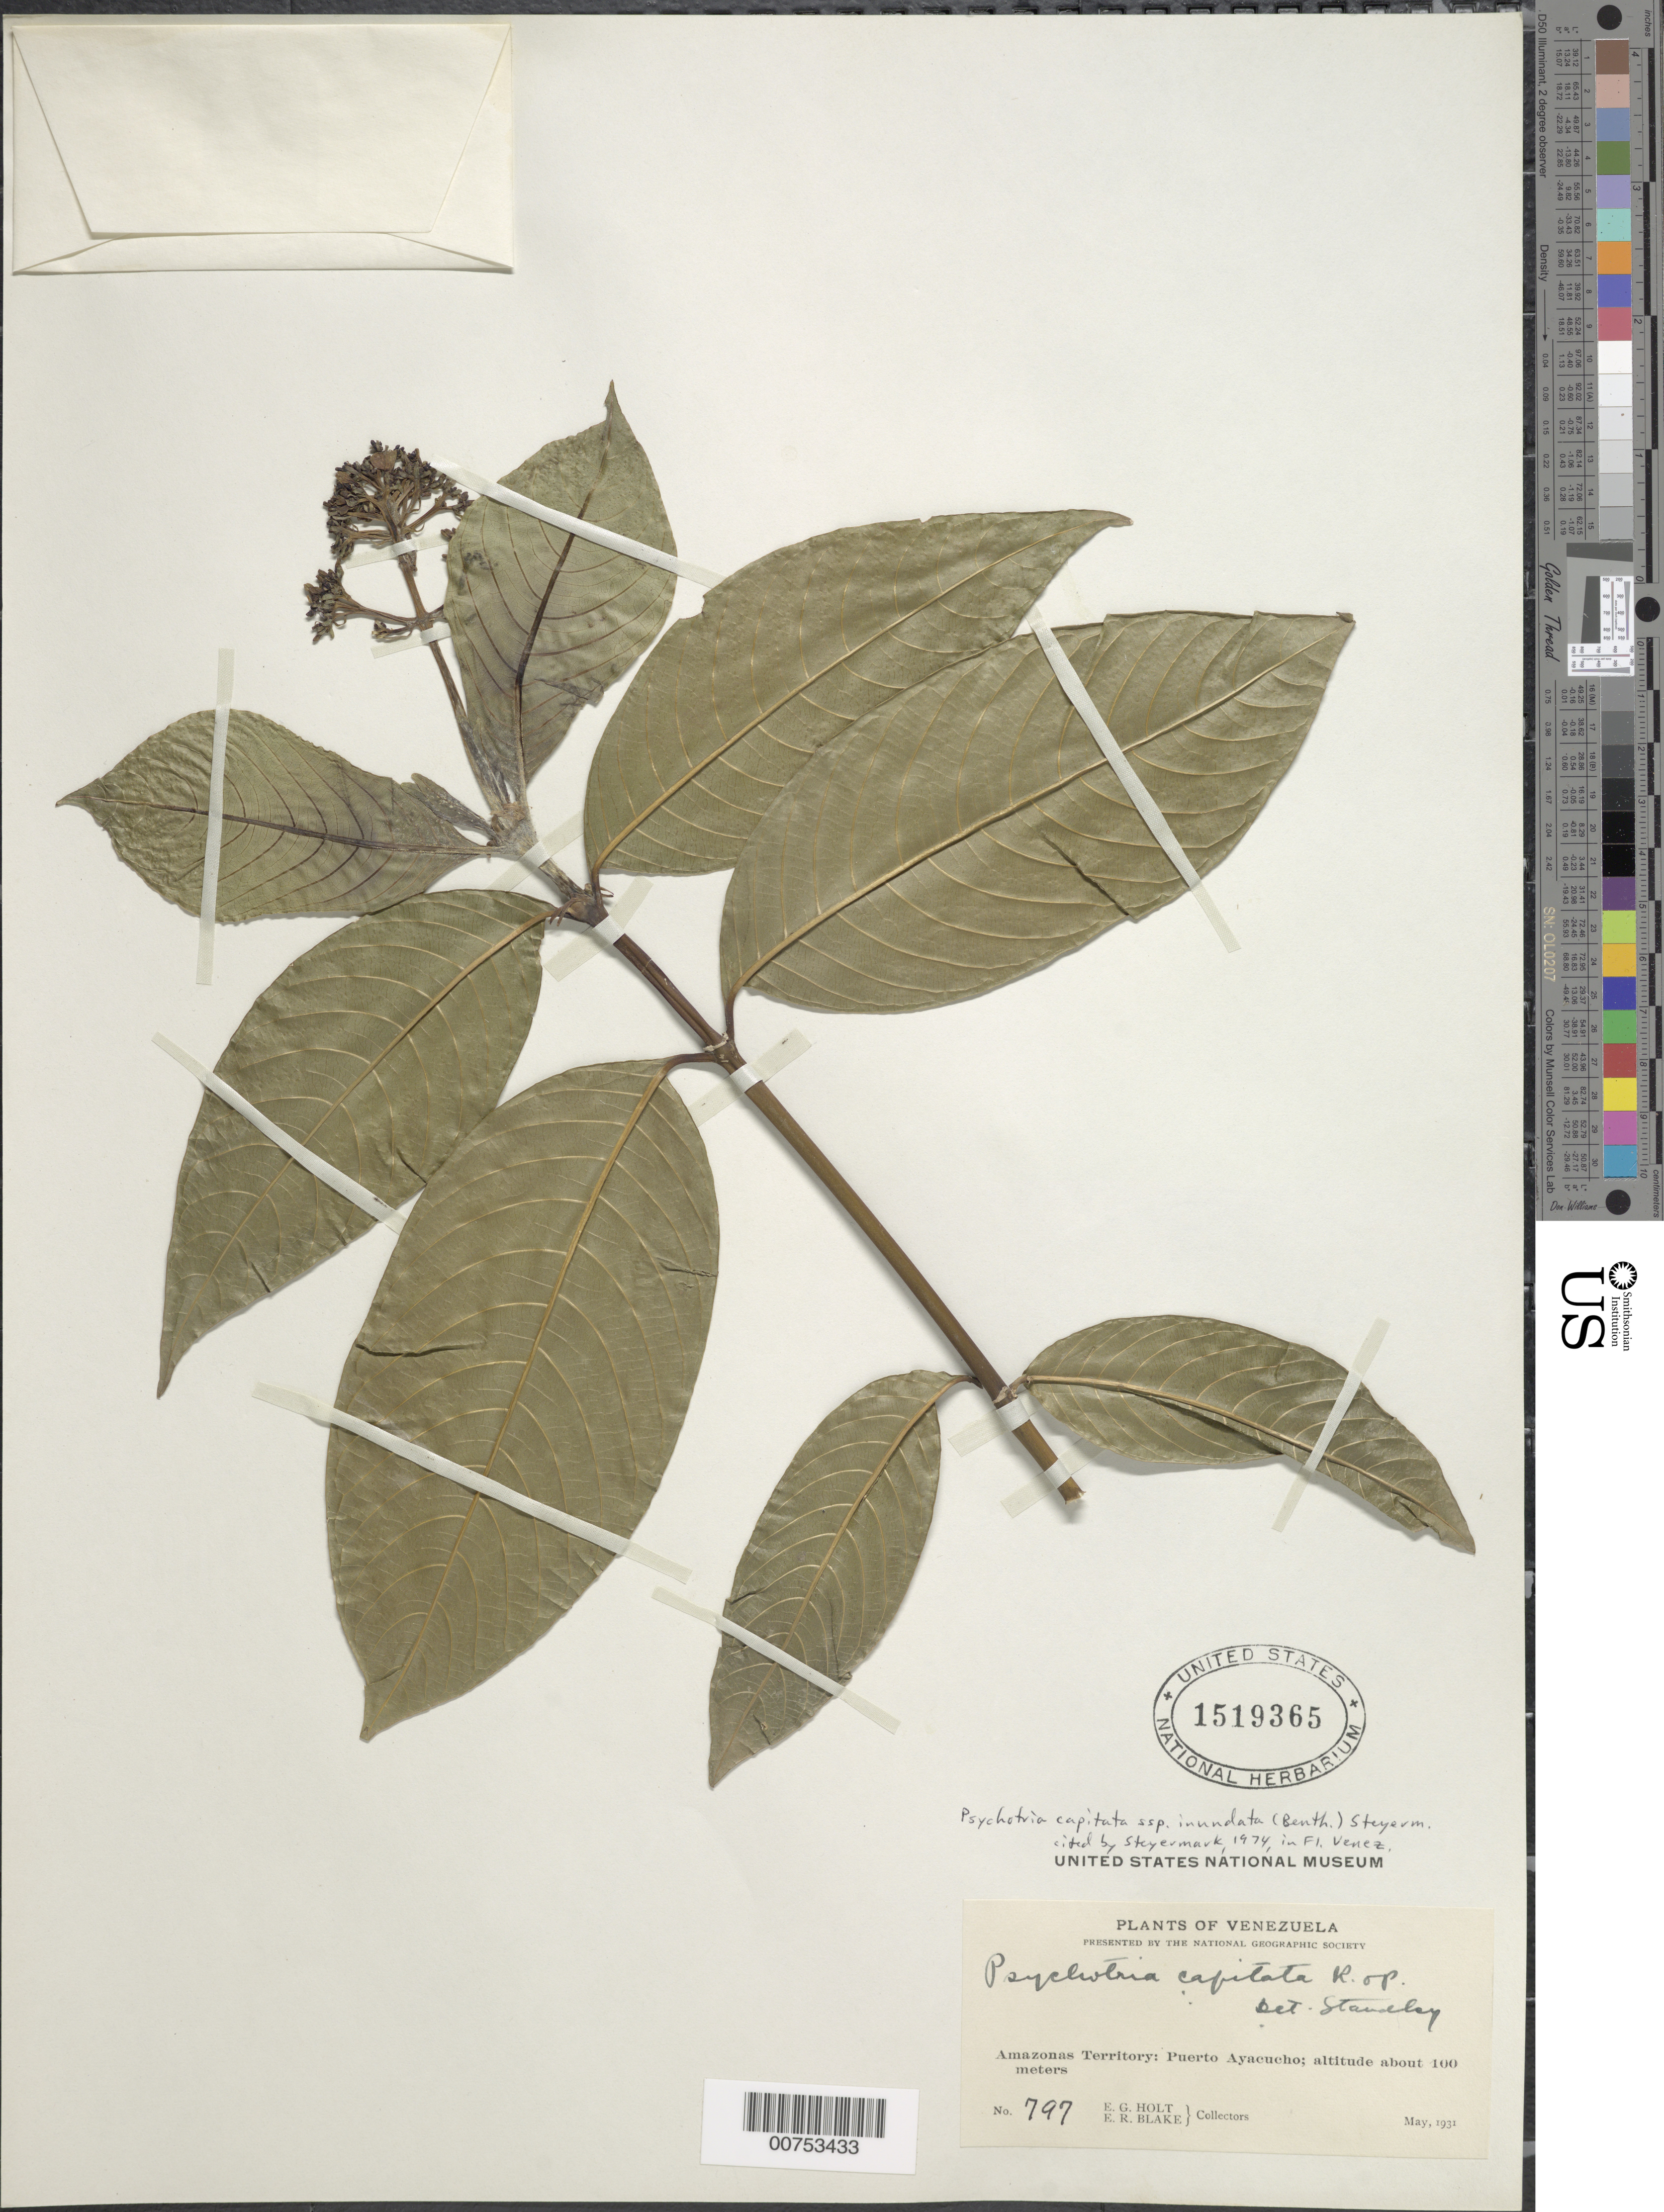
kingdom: Plantae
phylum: Tracheophyta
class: Magnoliopsida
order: Gentianales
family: Rubiaceae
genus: Psychotria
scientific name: Psychotria capitata var. inundata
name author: (Benth.) Steyerm.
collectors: E. Holt & E. R. Blake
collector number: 797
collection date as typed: May-31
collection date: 1931-05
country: Venezuela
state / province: Amazonas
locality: Puerto Ayacucho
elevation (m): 100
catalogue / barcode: US 1519365